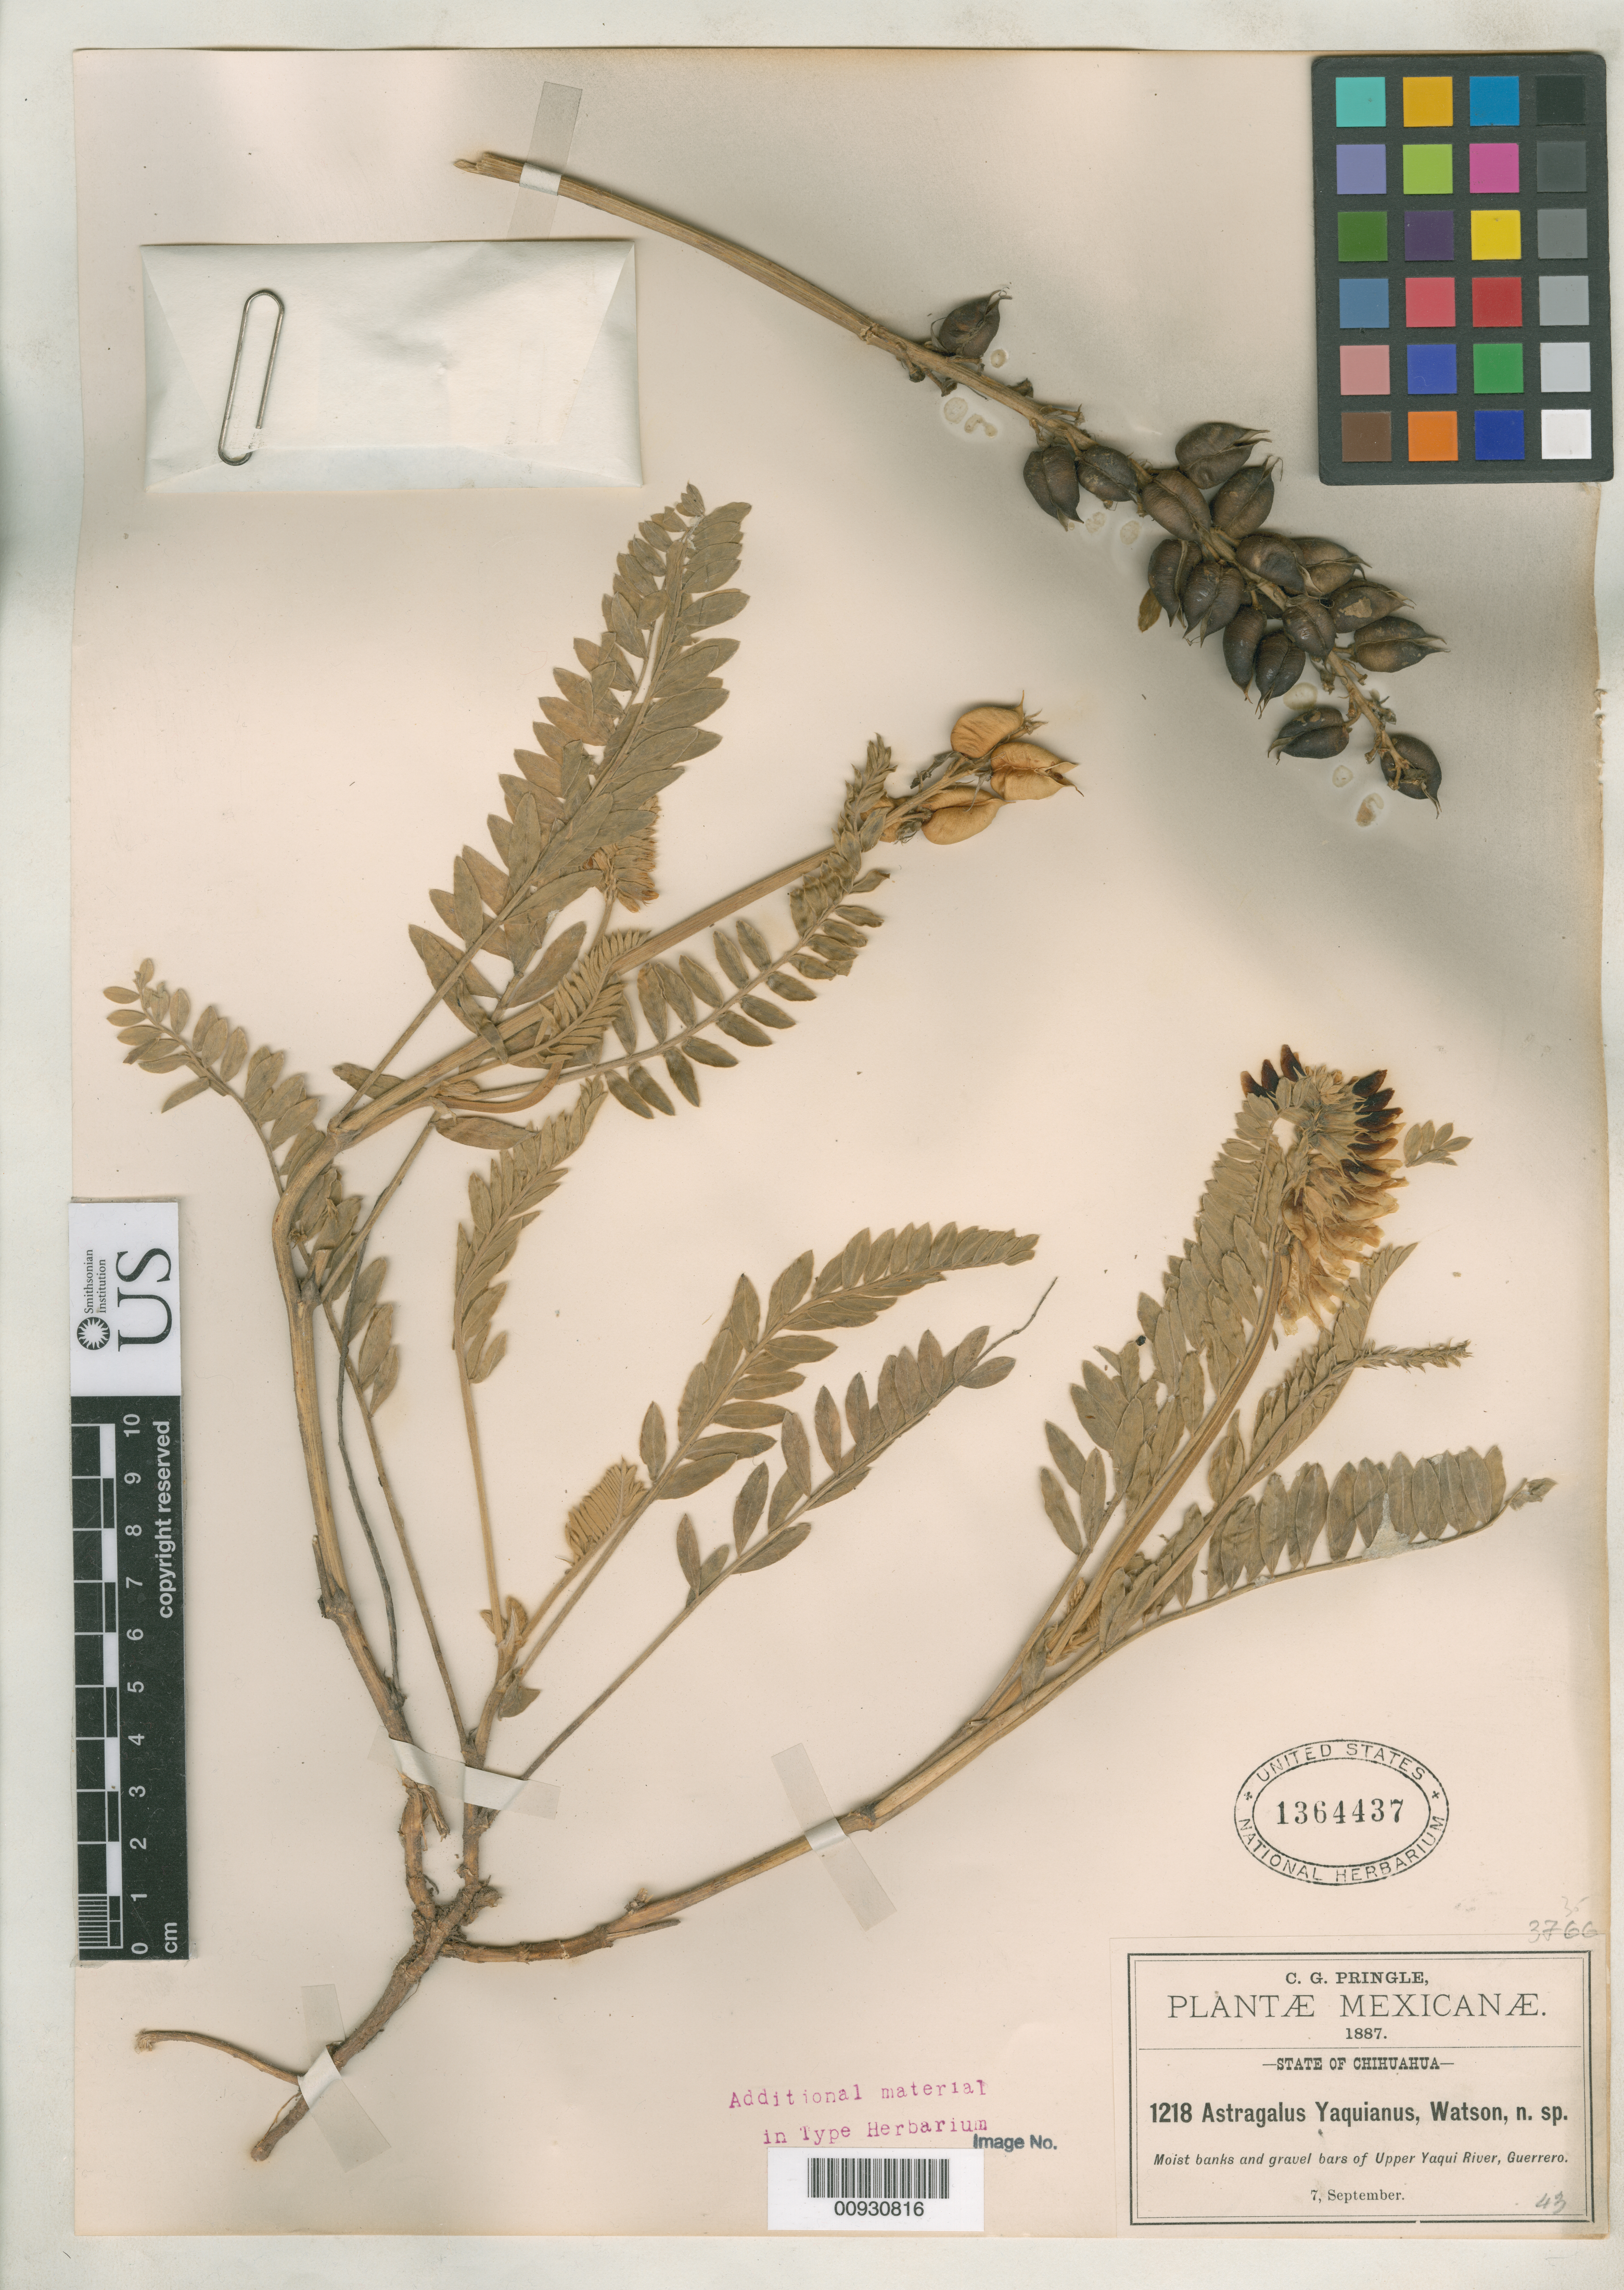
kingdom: Plantae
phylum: Tracheophyta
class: Magnoliopsida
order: Fabales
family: Fabaceae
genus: Astragalus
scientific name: Astragalus yaquianus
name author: S. Watson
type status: Isotype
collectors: C. G. Pringle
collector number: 1218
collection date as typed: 07 Sep 1887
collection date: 1887-09-07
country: Mexico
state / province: Chihuahua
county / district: Guerrero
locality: Upper Yaqui River.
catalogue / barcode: US 1364437